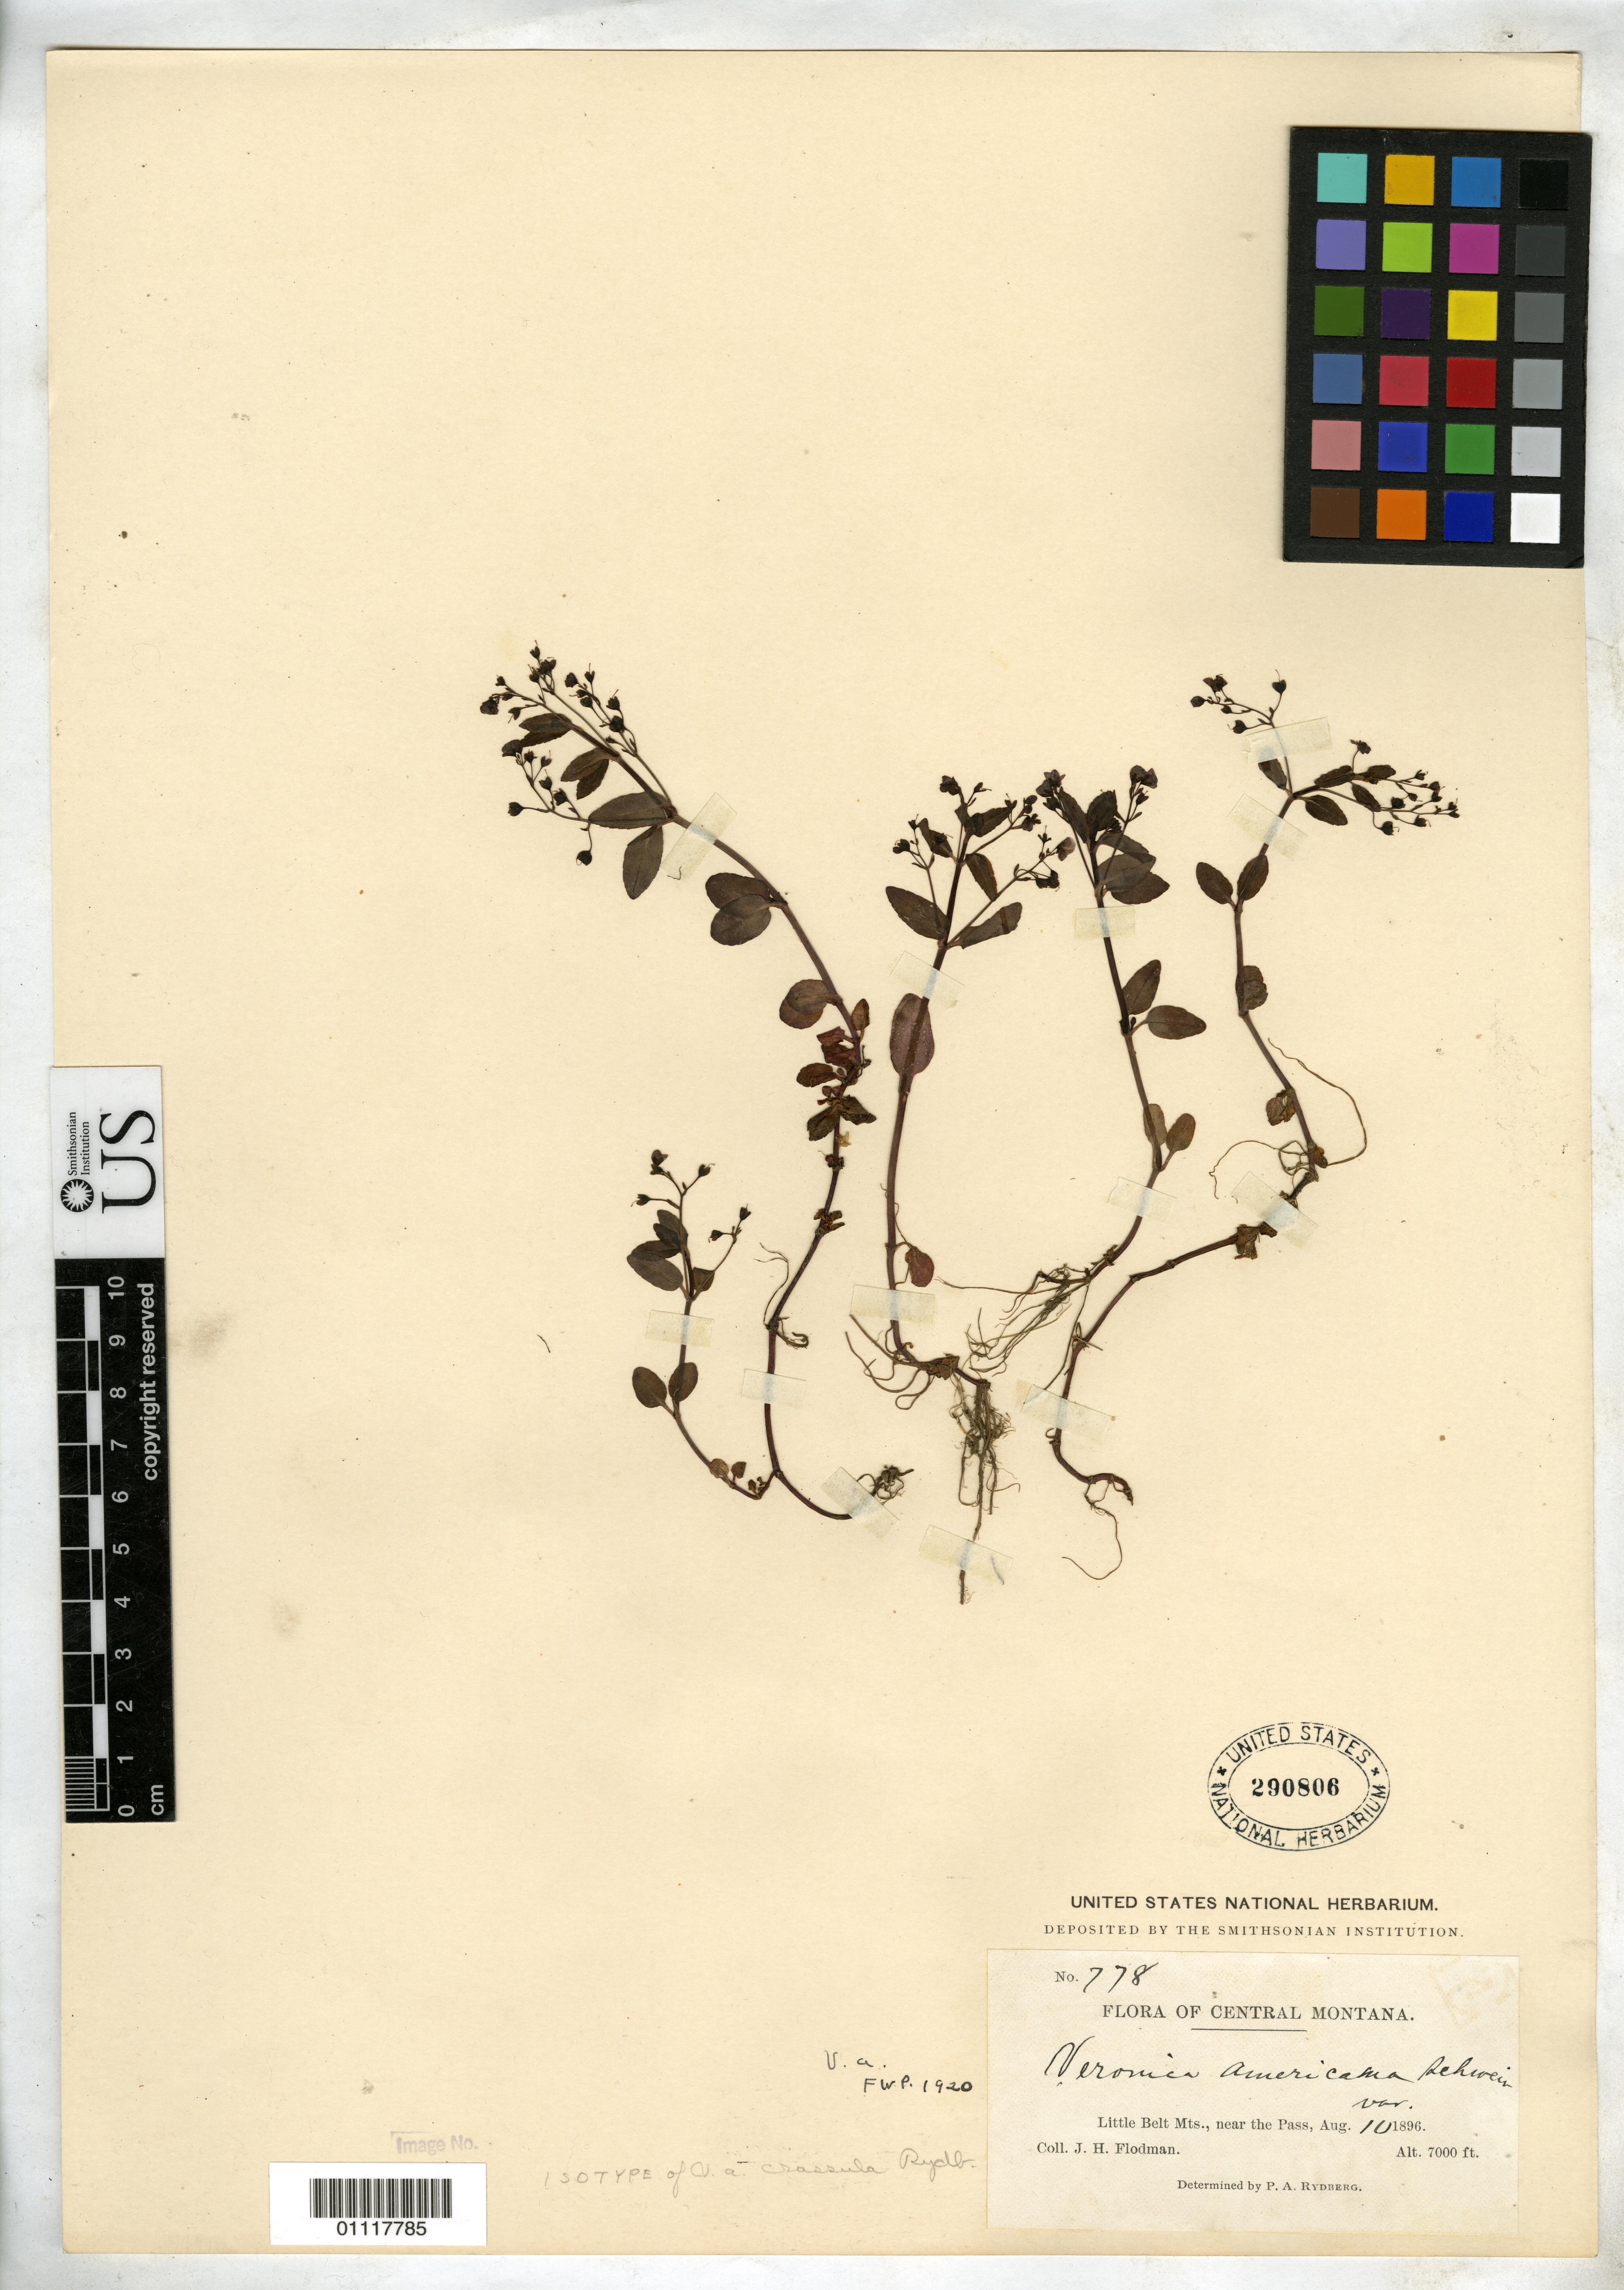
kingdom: Plantae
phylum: Tracheophyta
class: Magnoliopsida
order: Lamiales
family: Plantaginaceae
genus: Veronica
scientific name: Veronica americana var. crassula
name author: Rydb.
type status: Isotype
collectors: J. Flodman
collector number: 778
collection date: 1896-08-10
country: United States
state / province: Montana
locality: Little Belt Mts., near the Pass.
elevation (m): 2134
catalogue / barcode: US 290806